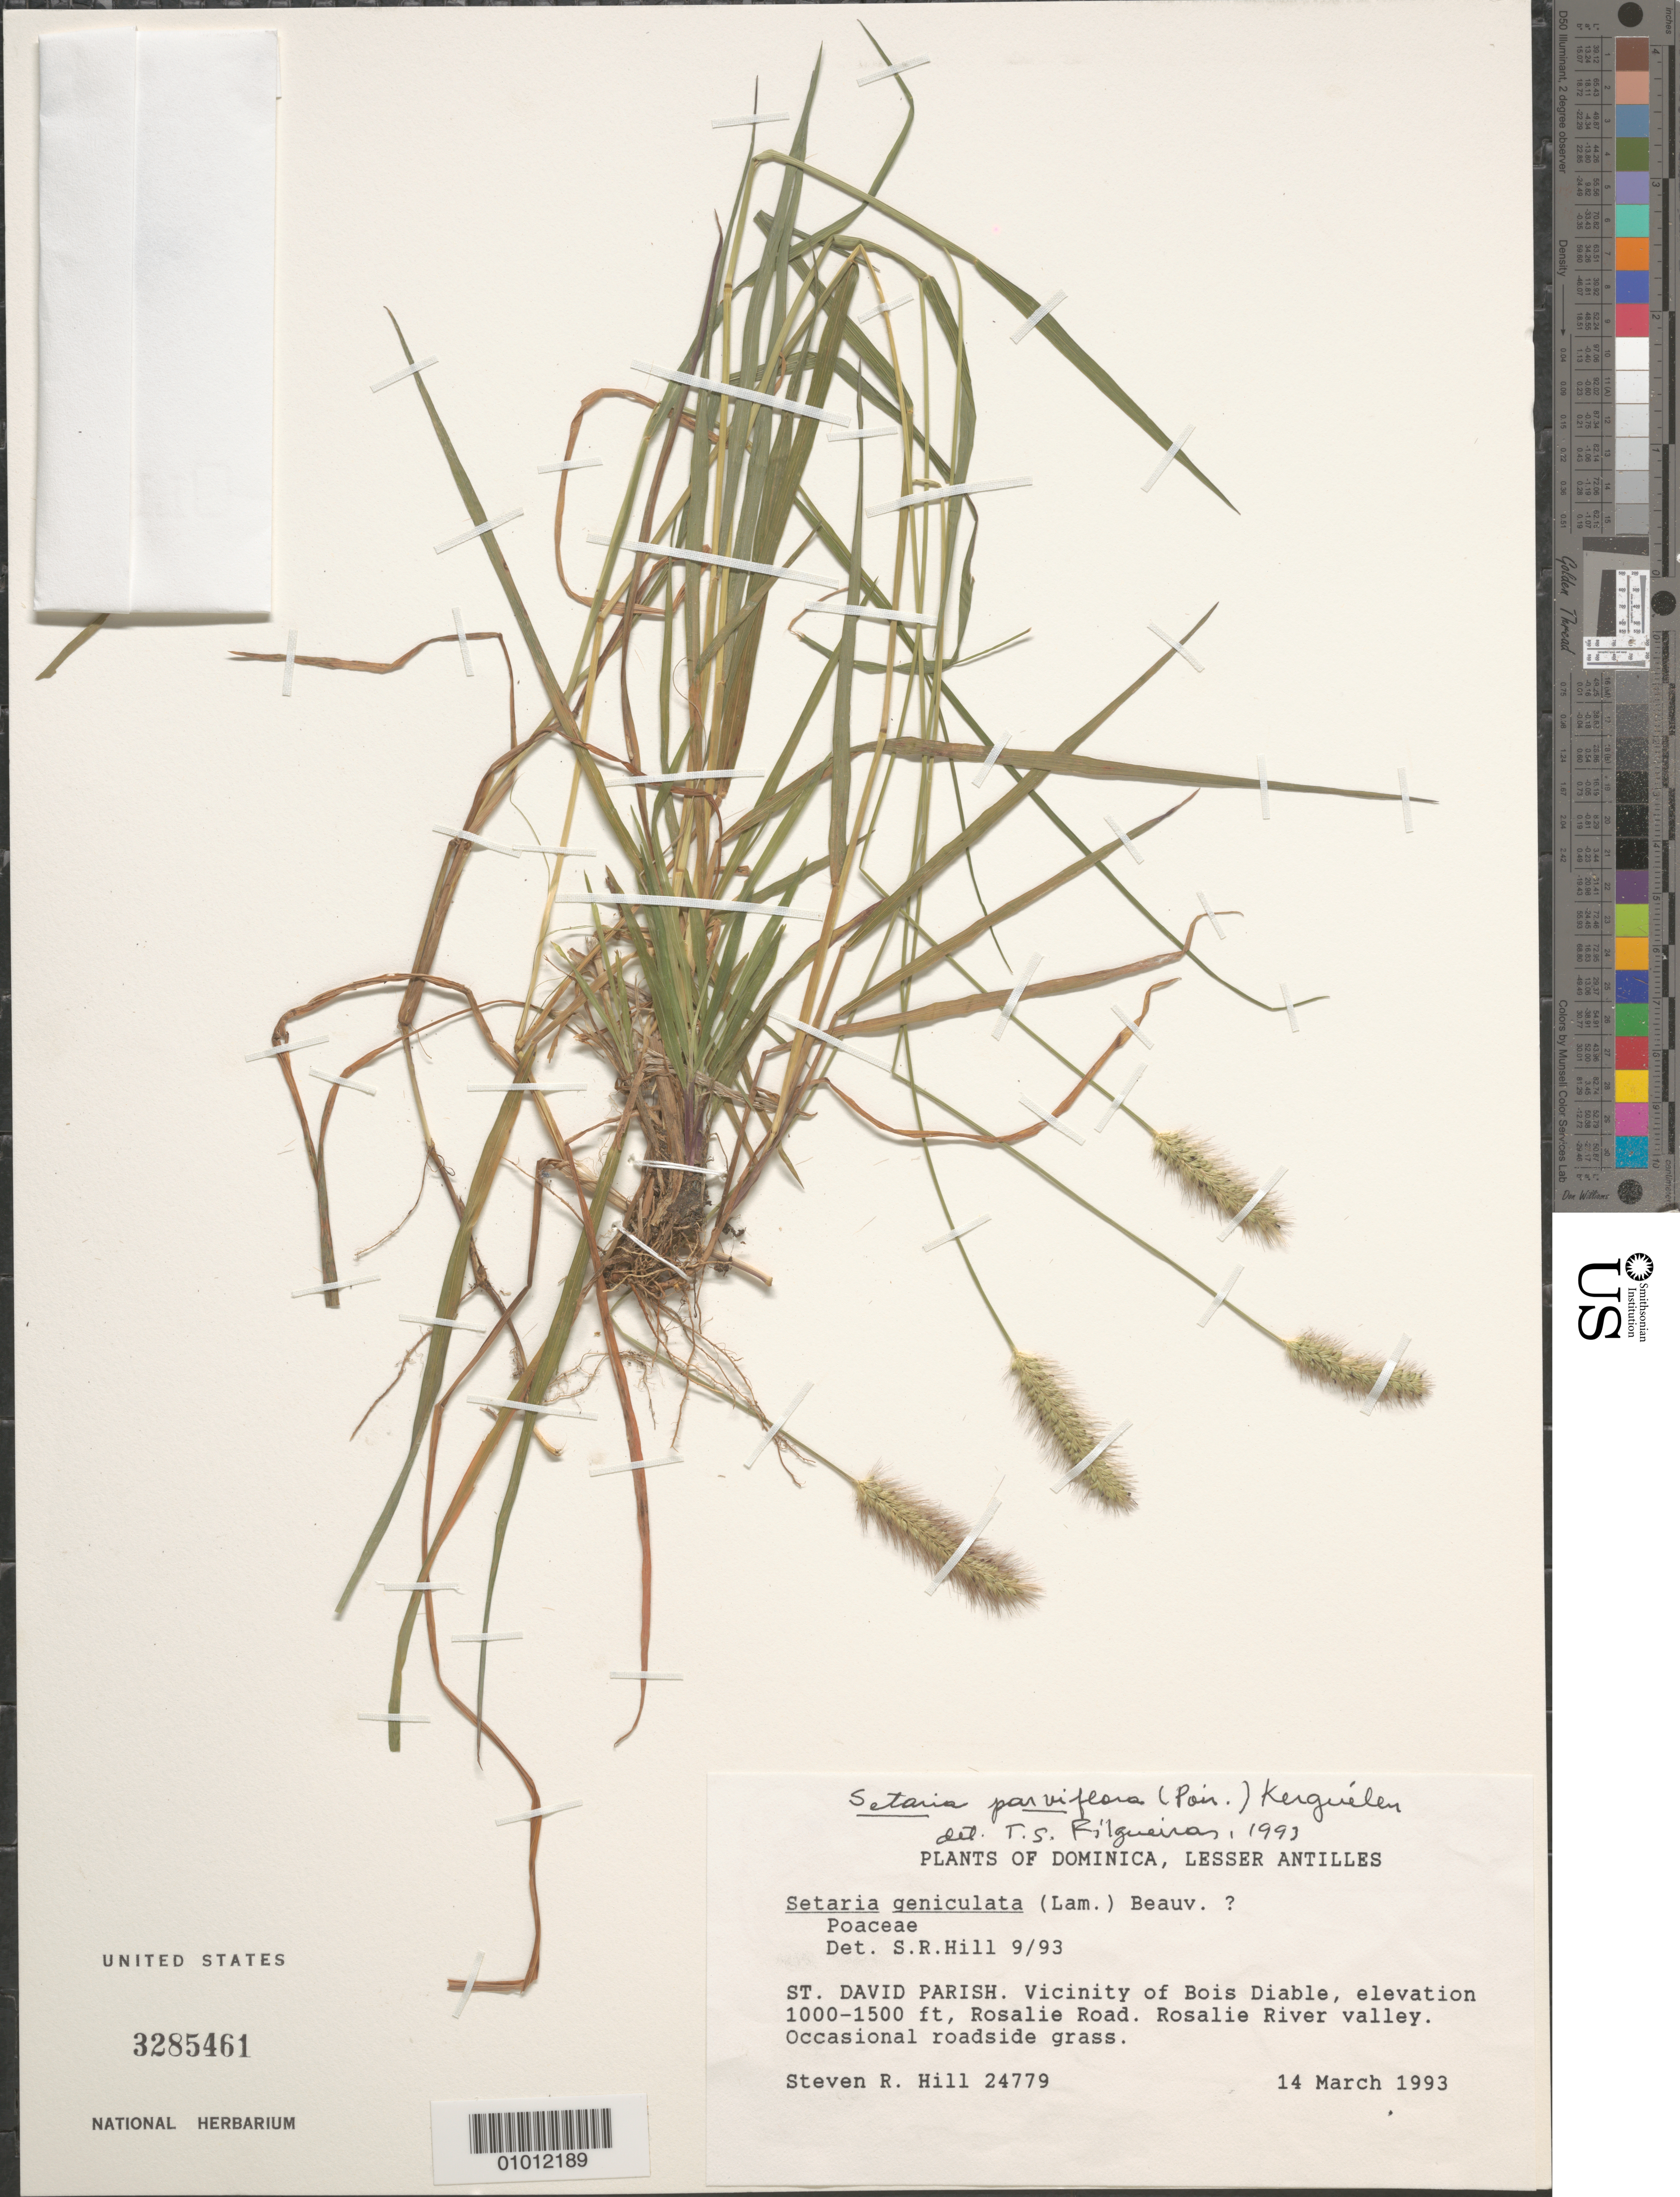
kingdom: Plantae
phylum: Tracheophyta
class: Liliopsida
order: Poales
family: Poaceae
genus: Setaria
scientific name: Setaria geniculata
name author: (Lam.) P. Beauv.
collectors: S. R. Hill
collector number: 24779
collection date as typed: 14 Mar 1993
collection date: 1993-03-14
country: Dominica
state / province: St. David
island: Dominica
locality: Vicinity of Bois Diable, Rosalie Road, Rosalie River Valley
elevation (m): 305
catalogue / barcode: US 3285461